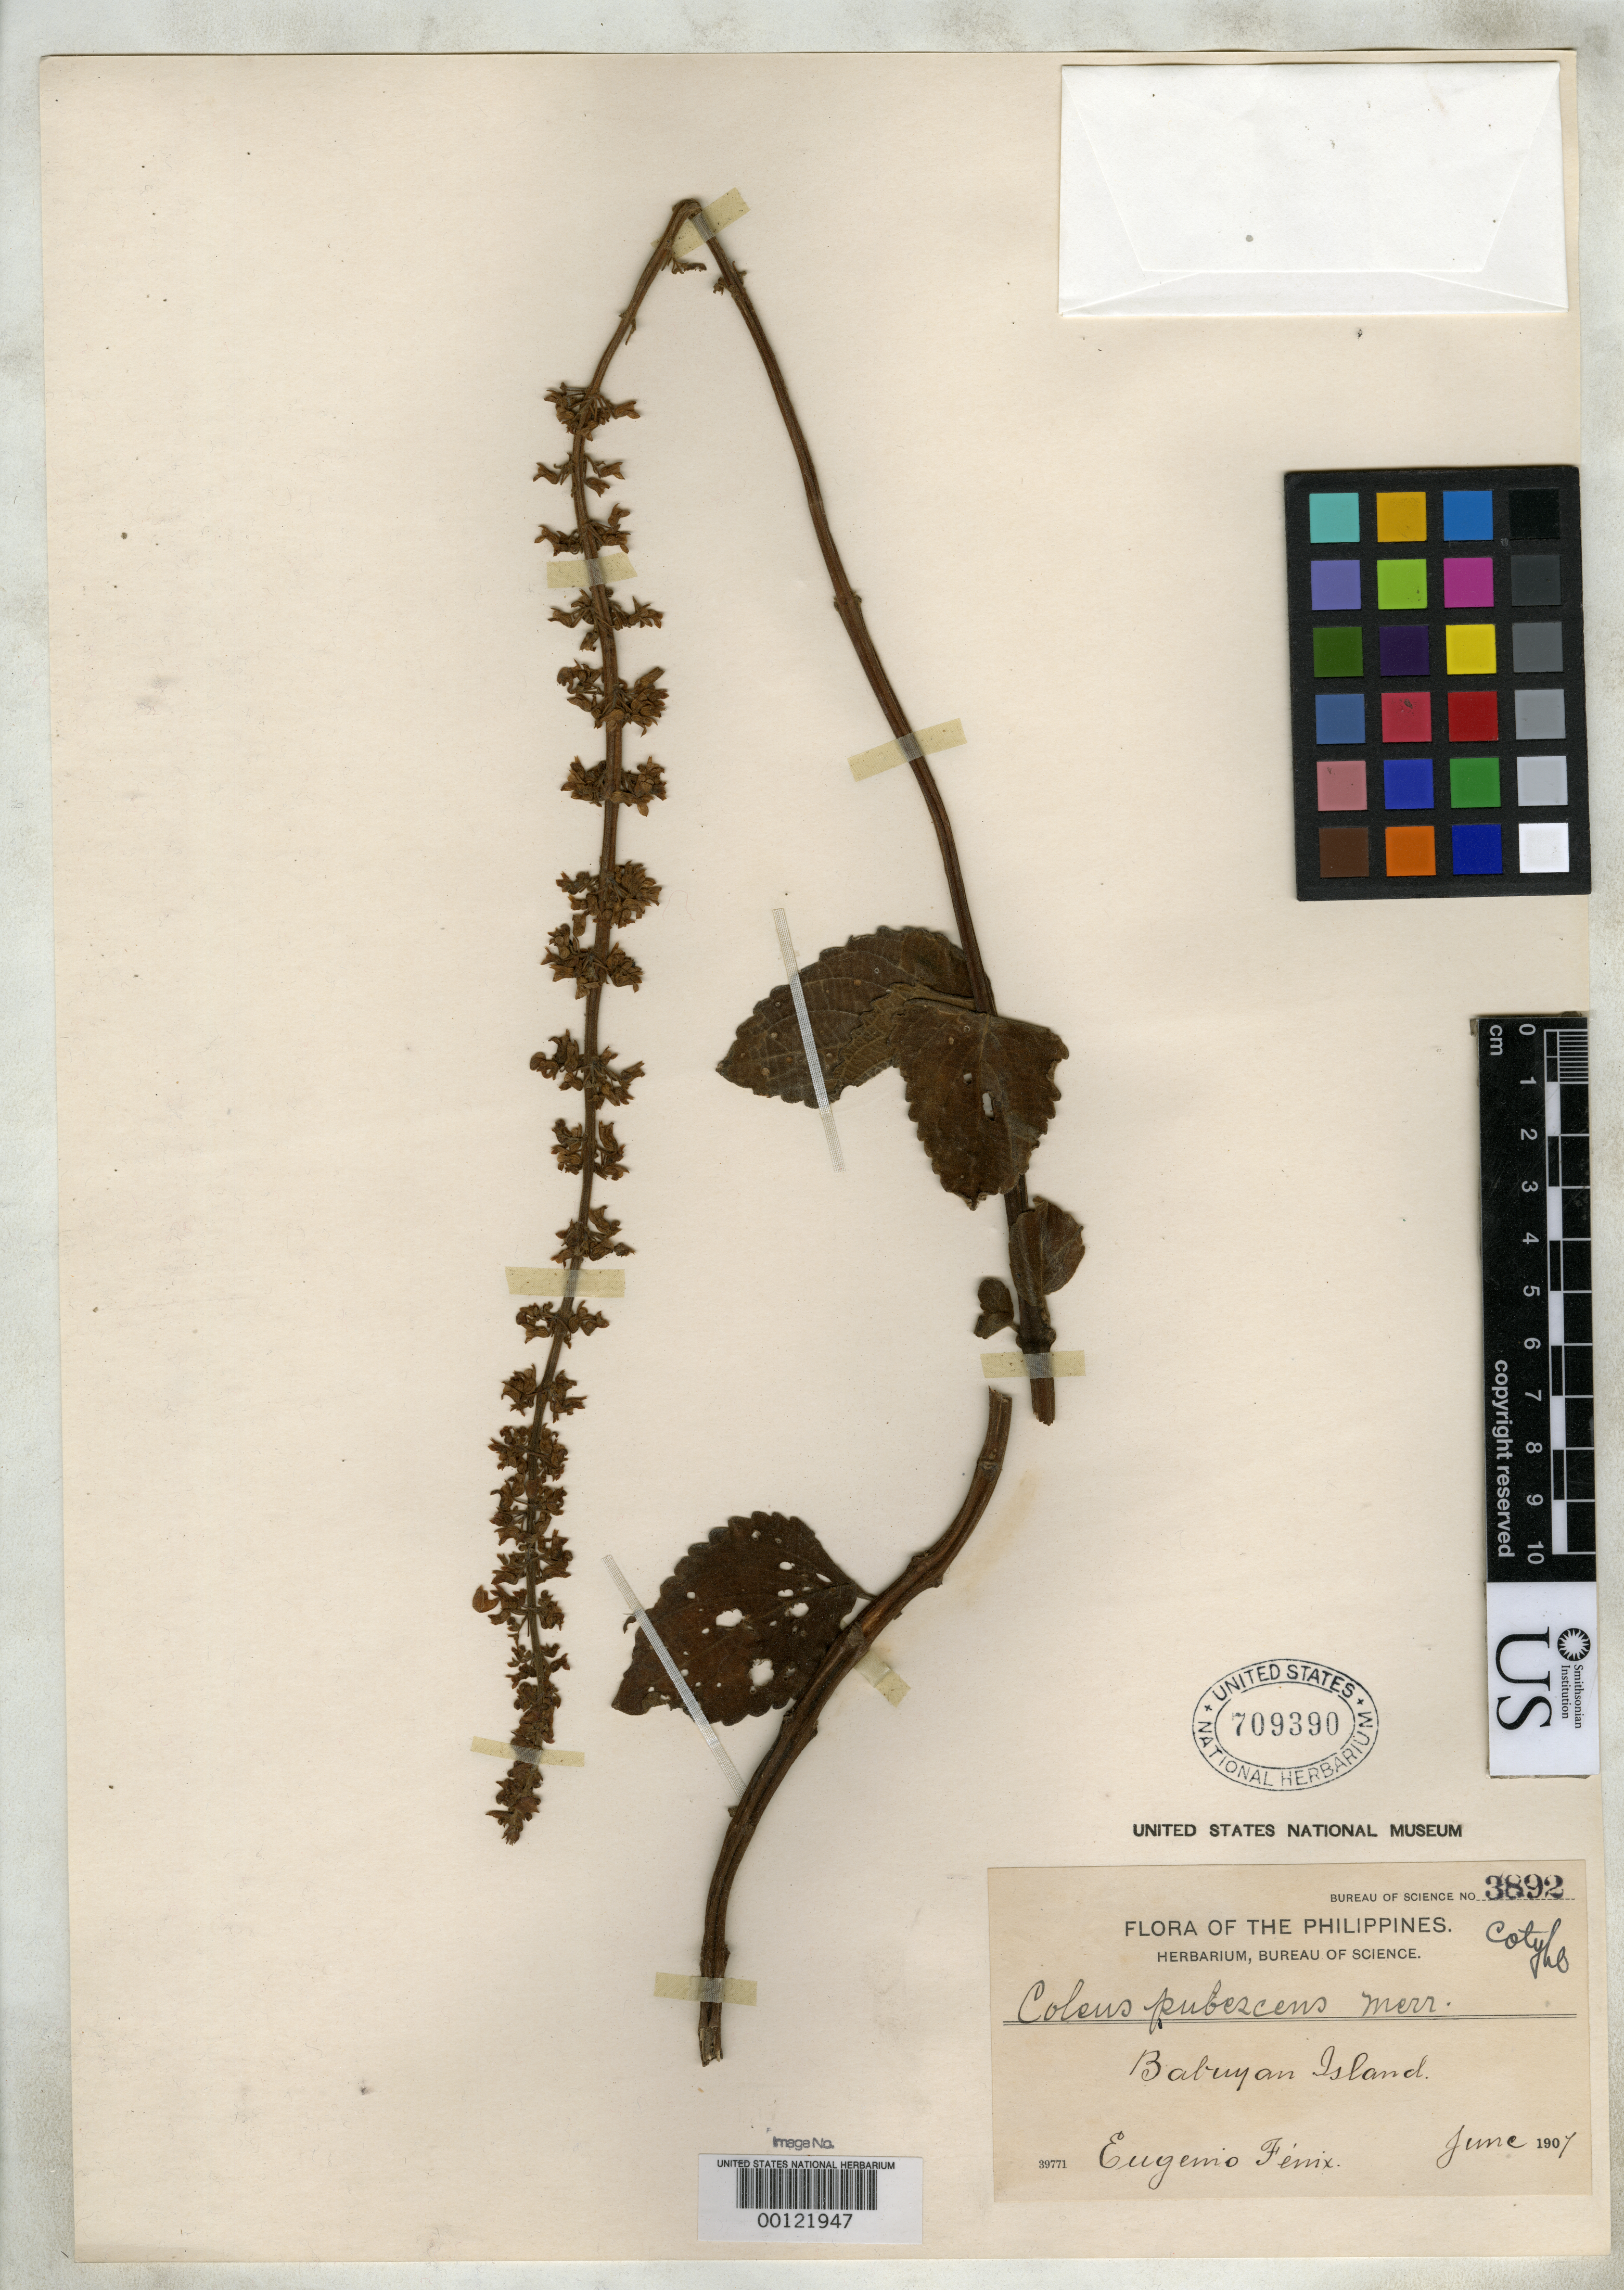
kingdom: Plantae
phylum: Tracheophyta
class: Magnoliopsida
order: Lamiales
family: Lamiaceae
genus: Coleus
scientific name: Coleus pubescens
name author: Merr.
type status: Isotype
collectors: E. Fénix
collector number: Bur. Sci. 3892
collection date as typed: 17 Jun 1907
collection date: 1907-06-17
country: Philippines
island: Babuyan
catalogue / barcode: US 709390